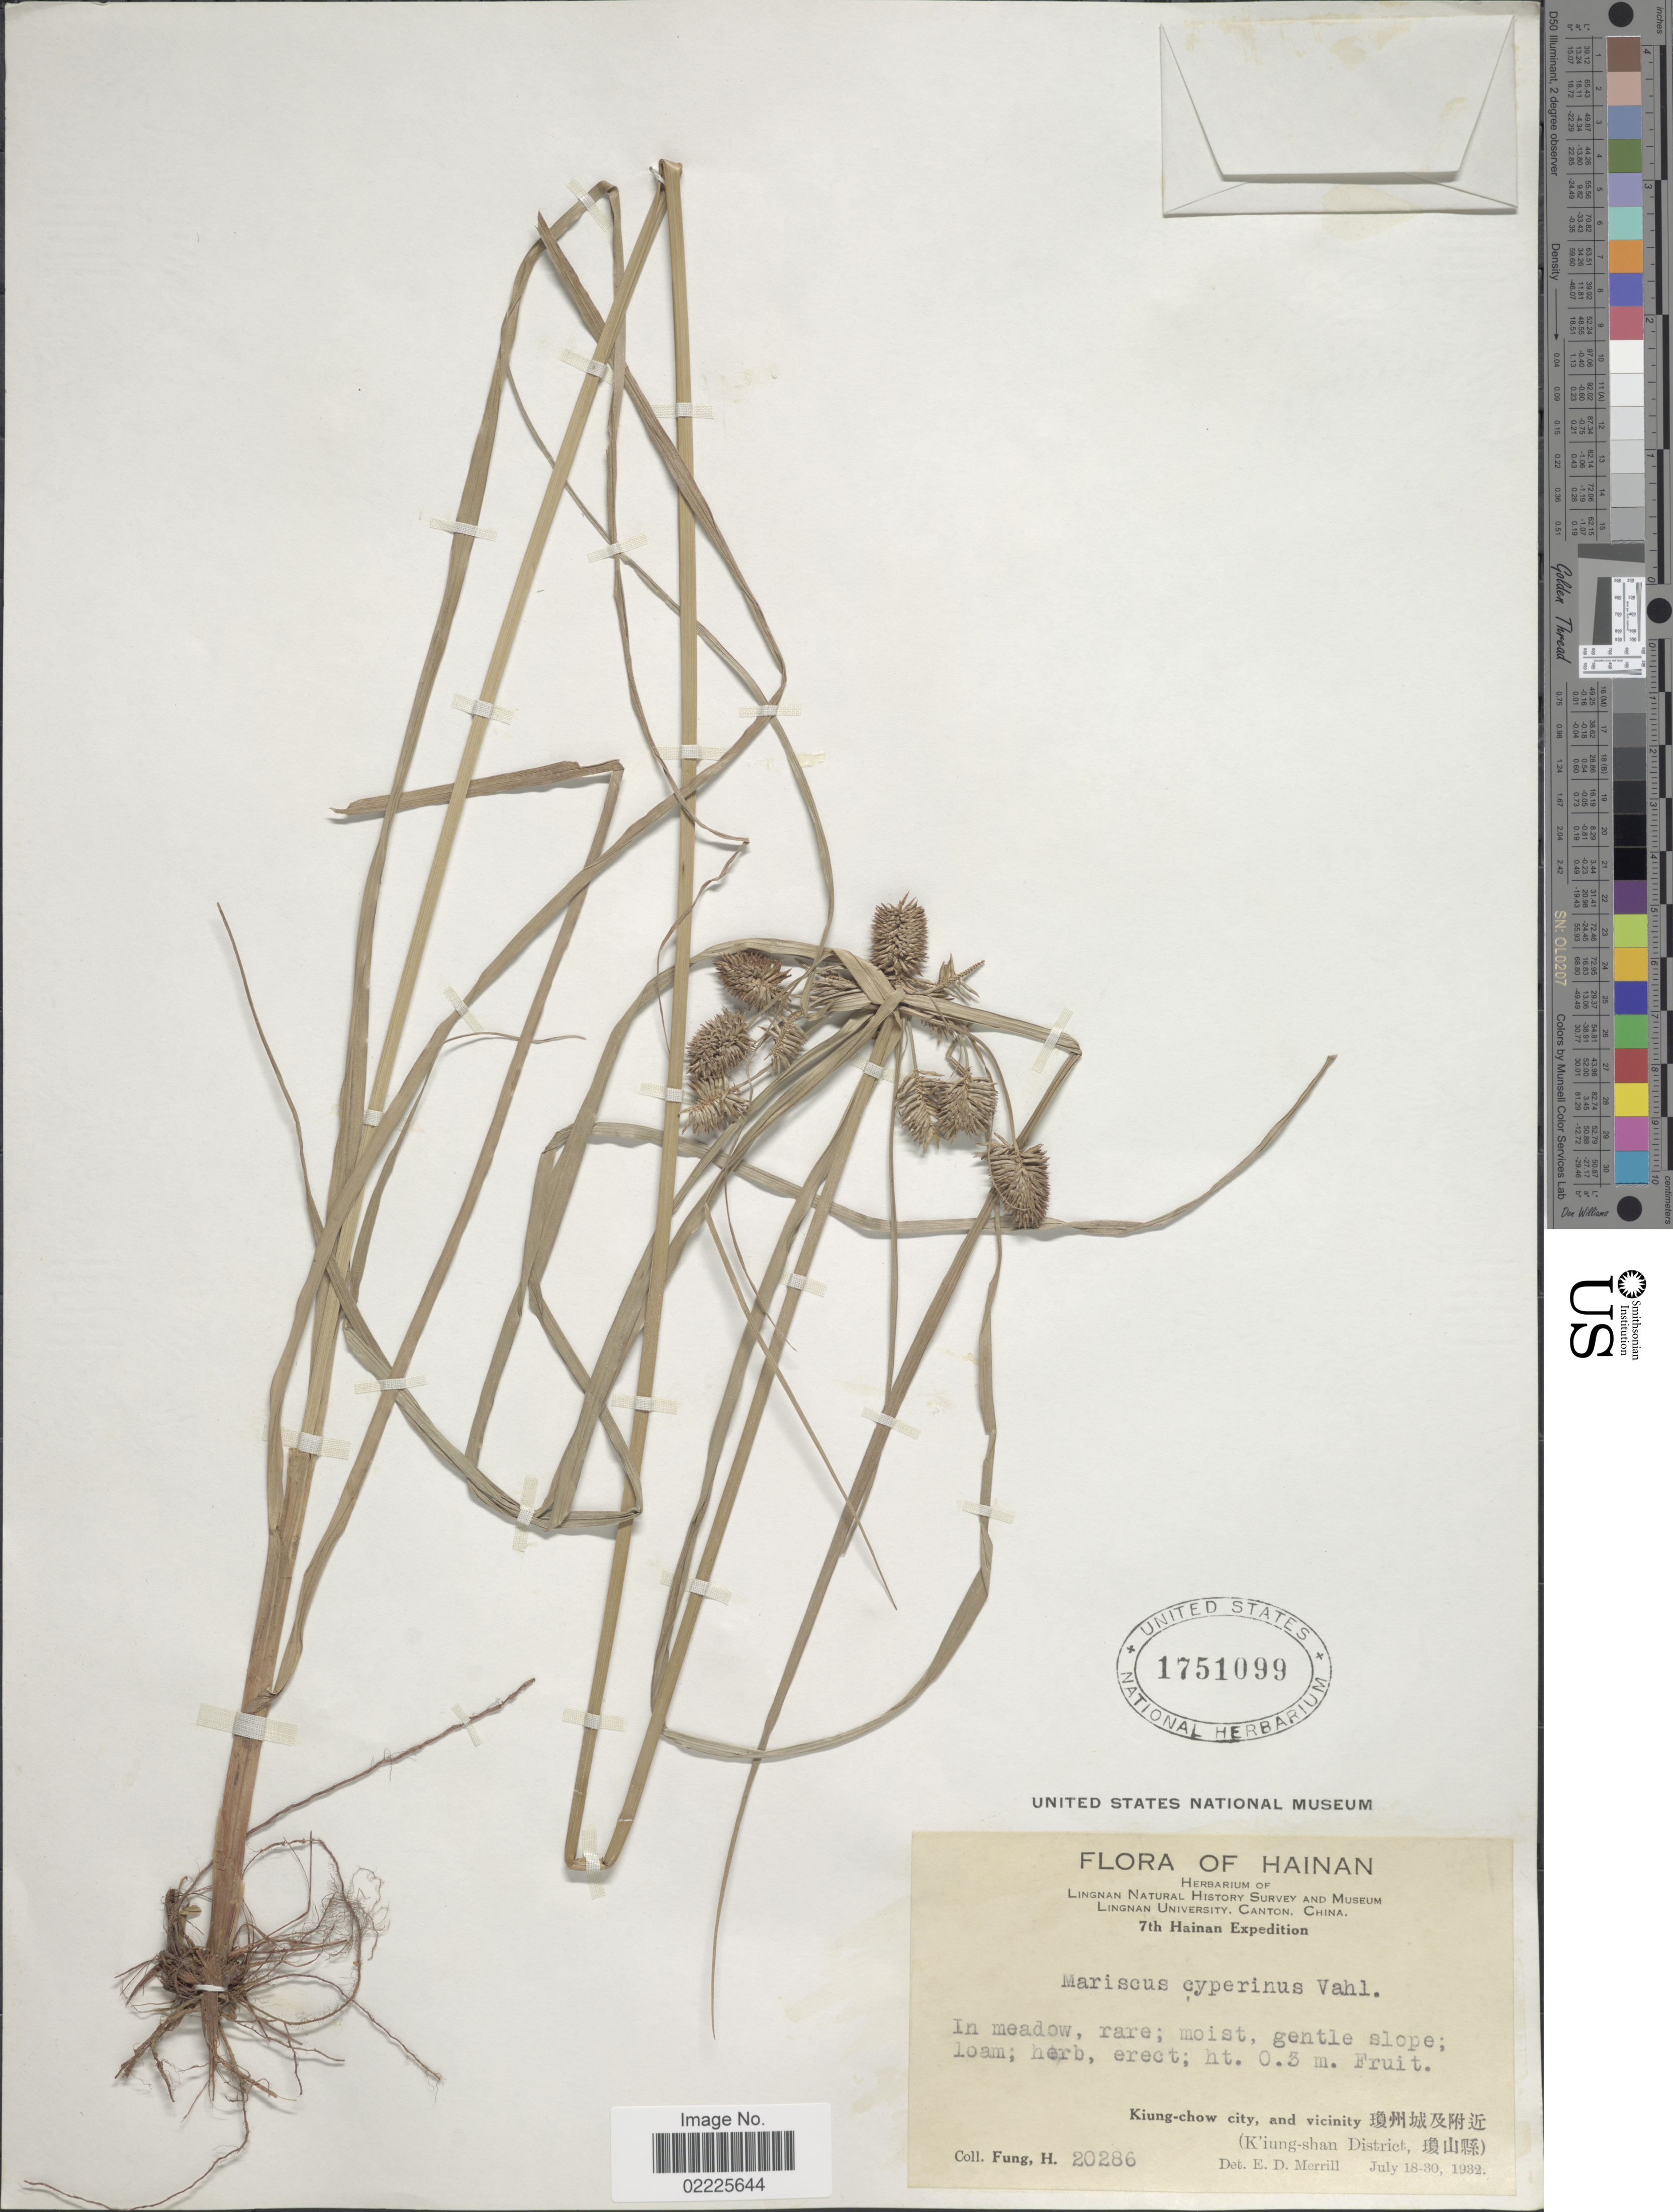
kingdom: Plantae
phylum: Tracheophyta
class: Liliopsida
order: Poales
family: Cyperaceae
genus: Cyperus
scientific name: Cyperus cyperinus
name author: (Retz.) Valck. Sur.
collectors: H. Fung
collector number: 20286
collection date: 1932-07-18/1932-07-30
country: China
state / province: Hainan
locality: In meadow, Kiung-chow city, and vicinity (K'iung-shan District).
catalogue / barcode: US 1751099